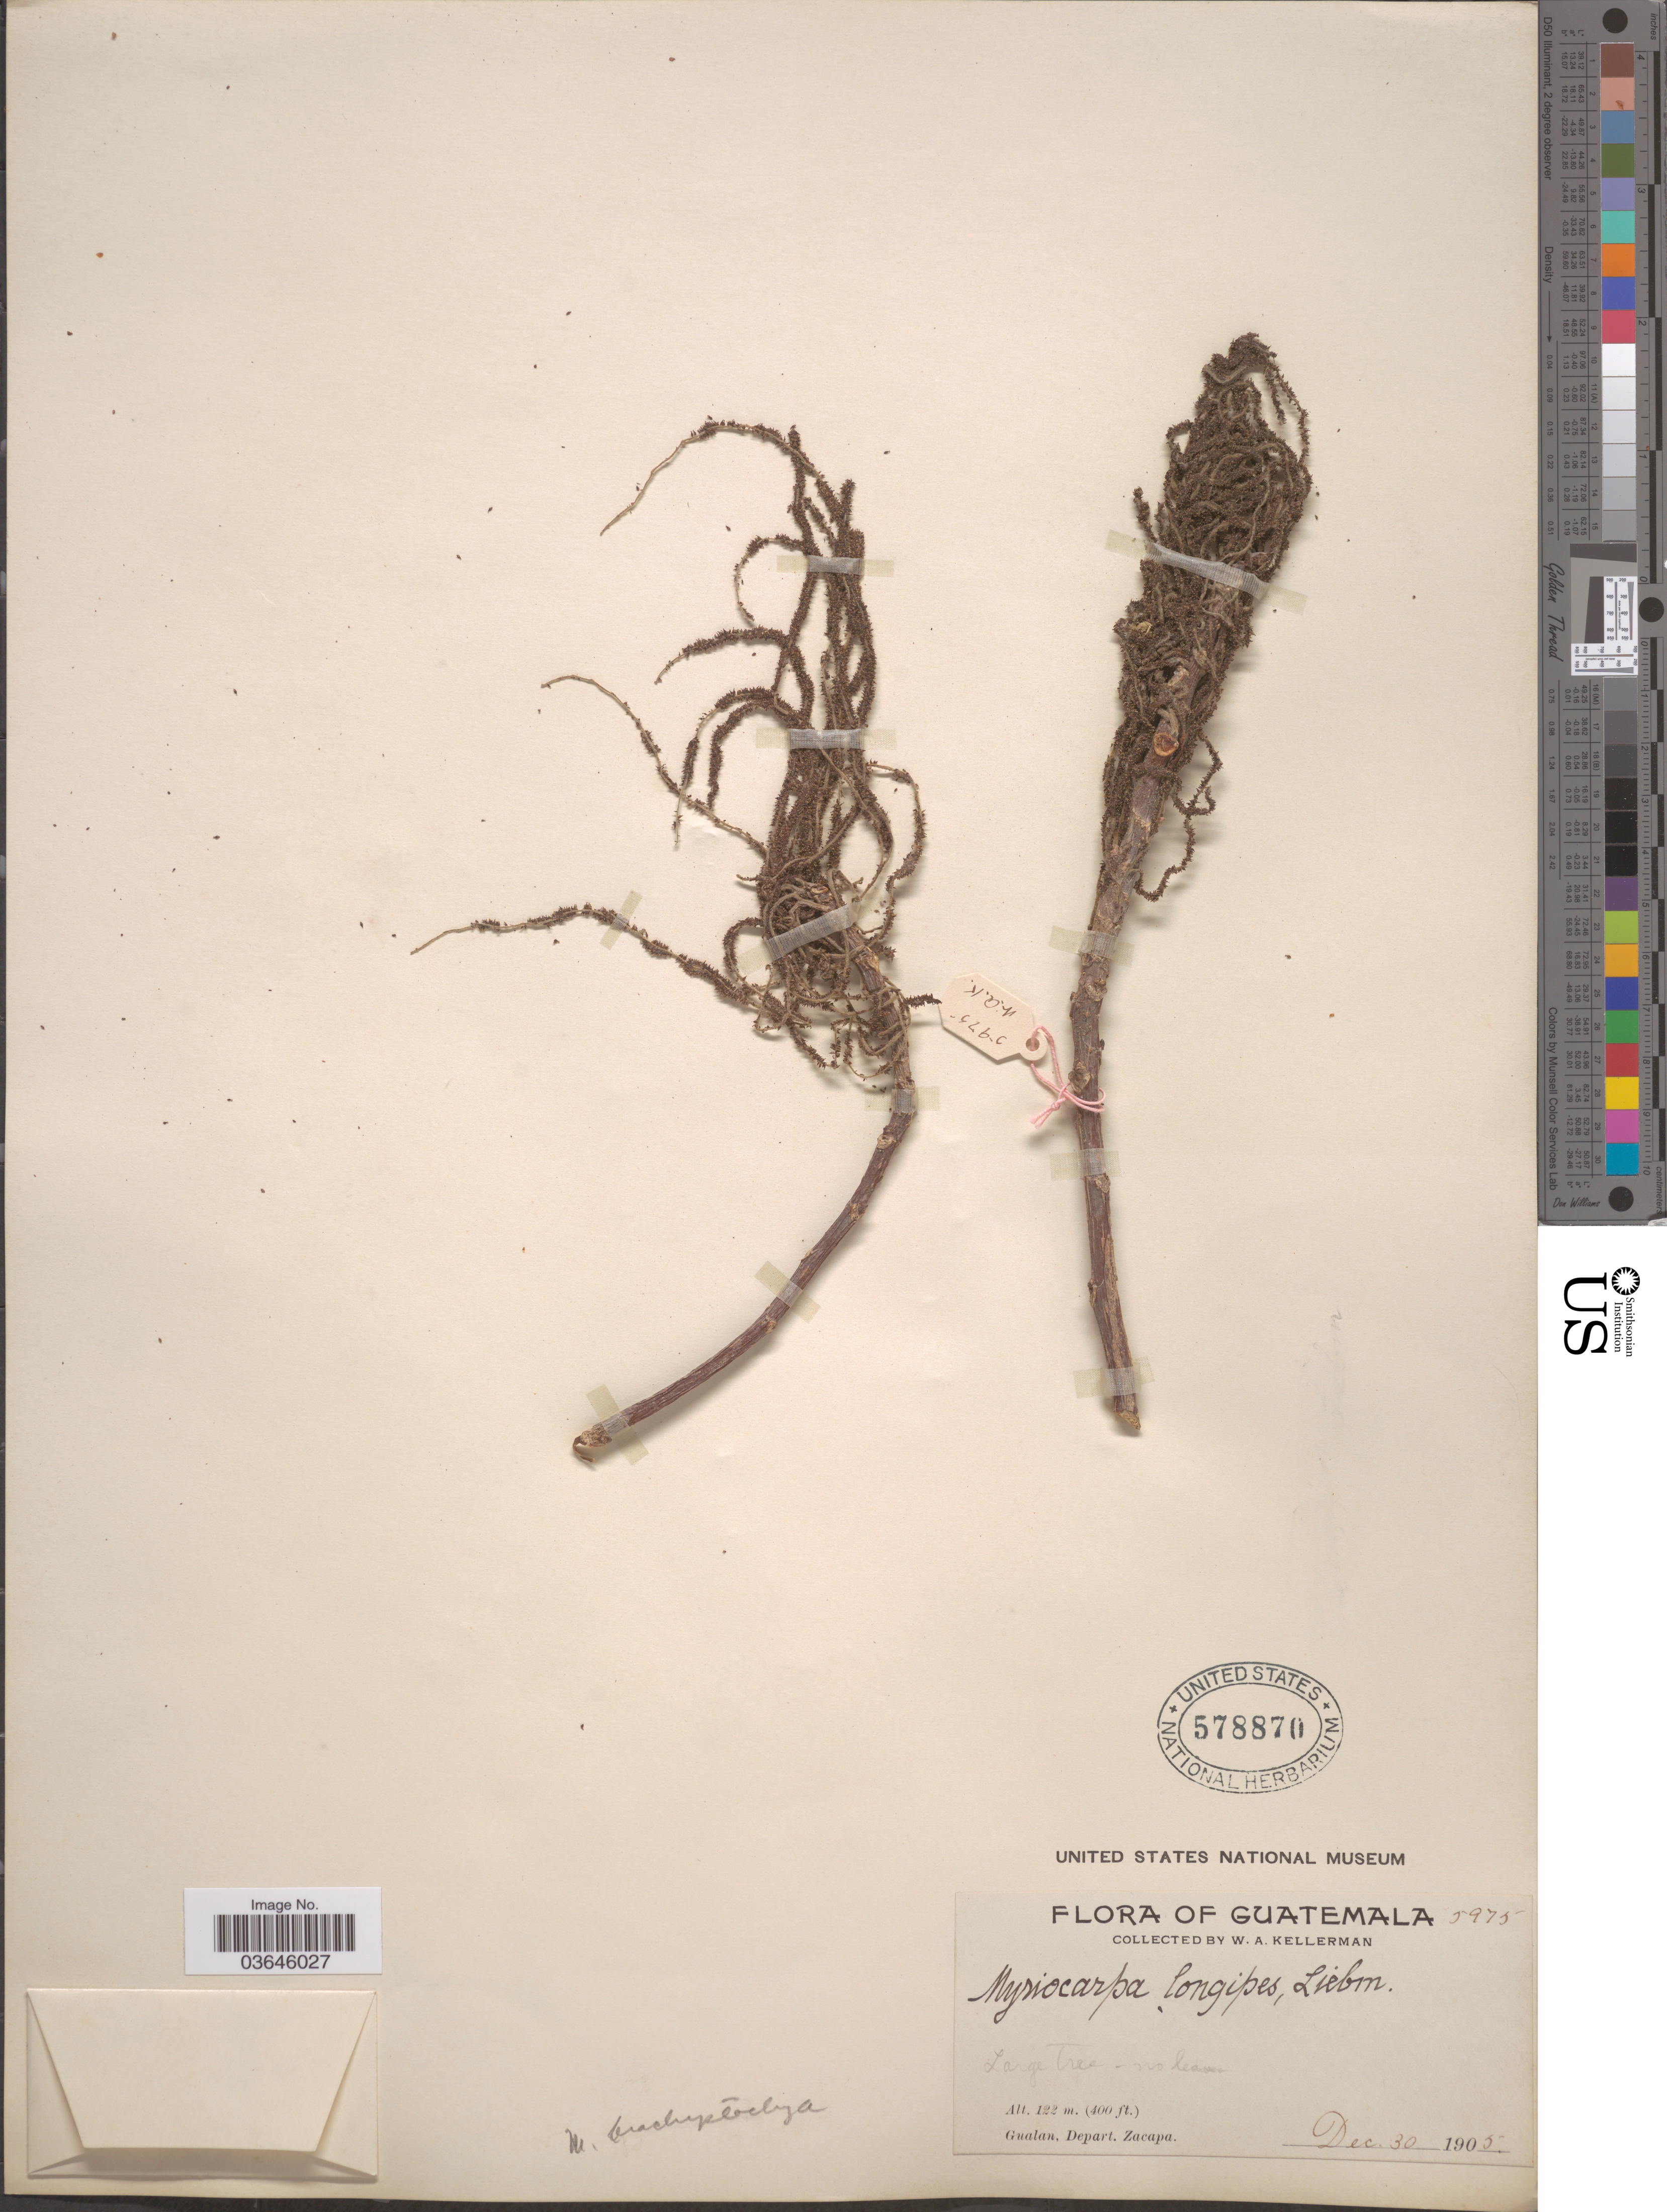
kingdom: Plantae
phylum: Tracheophyta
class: Magnoliopsida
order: Rosales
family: Urticaceae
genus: Myriocarpa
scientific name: Myriocarpa bifurca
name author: Liebm.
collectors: W. Kellerman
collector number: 5975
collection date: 1905-12-30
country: Guatemala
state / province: Zacapa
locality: Gualan, Depart. Zacapa.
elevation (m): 122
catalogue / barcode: US 578870